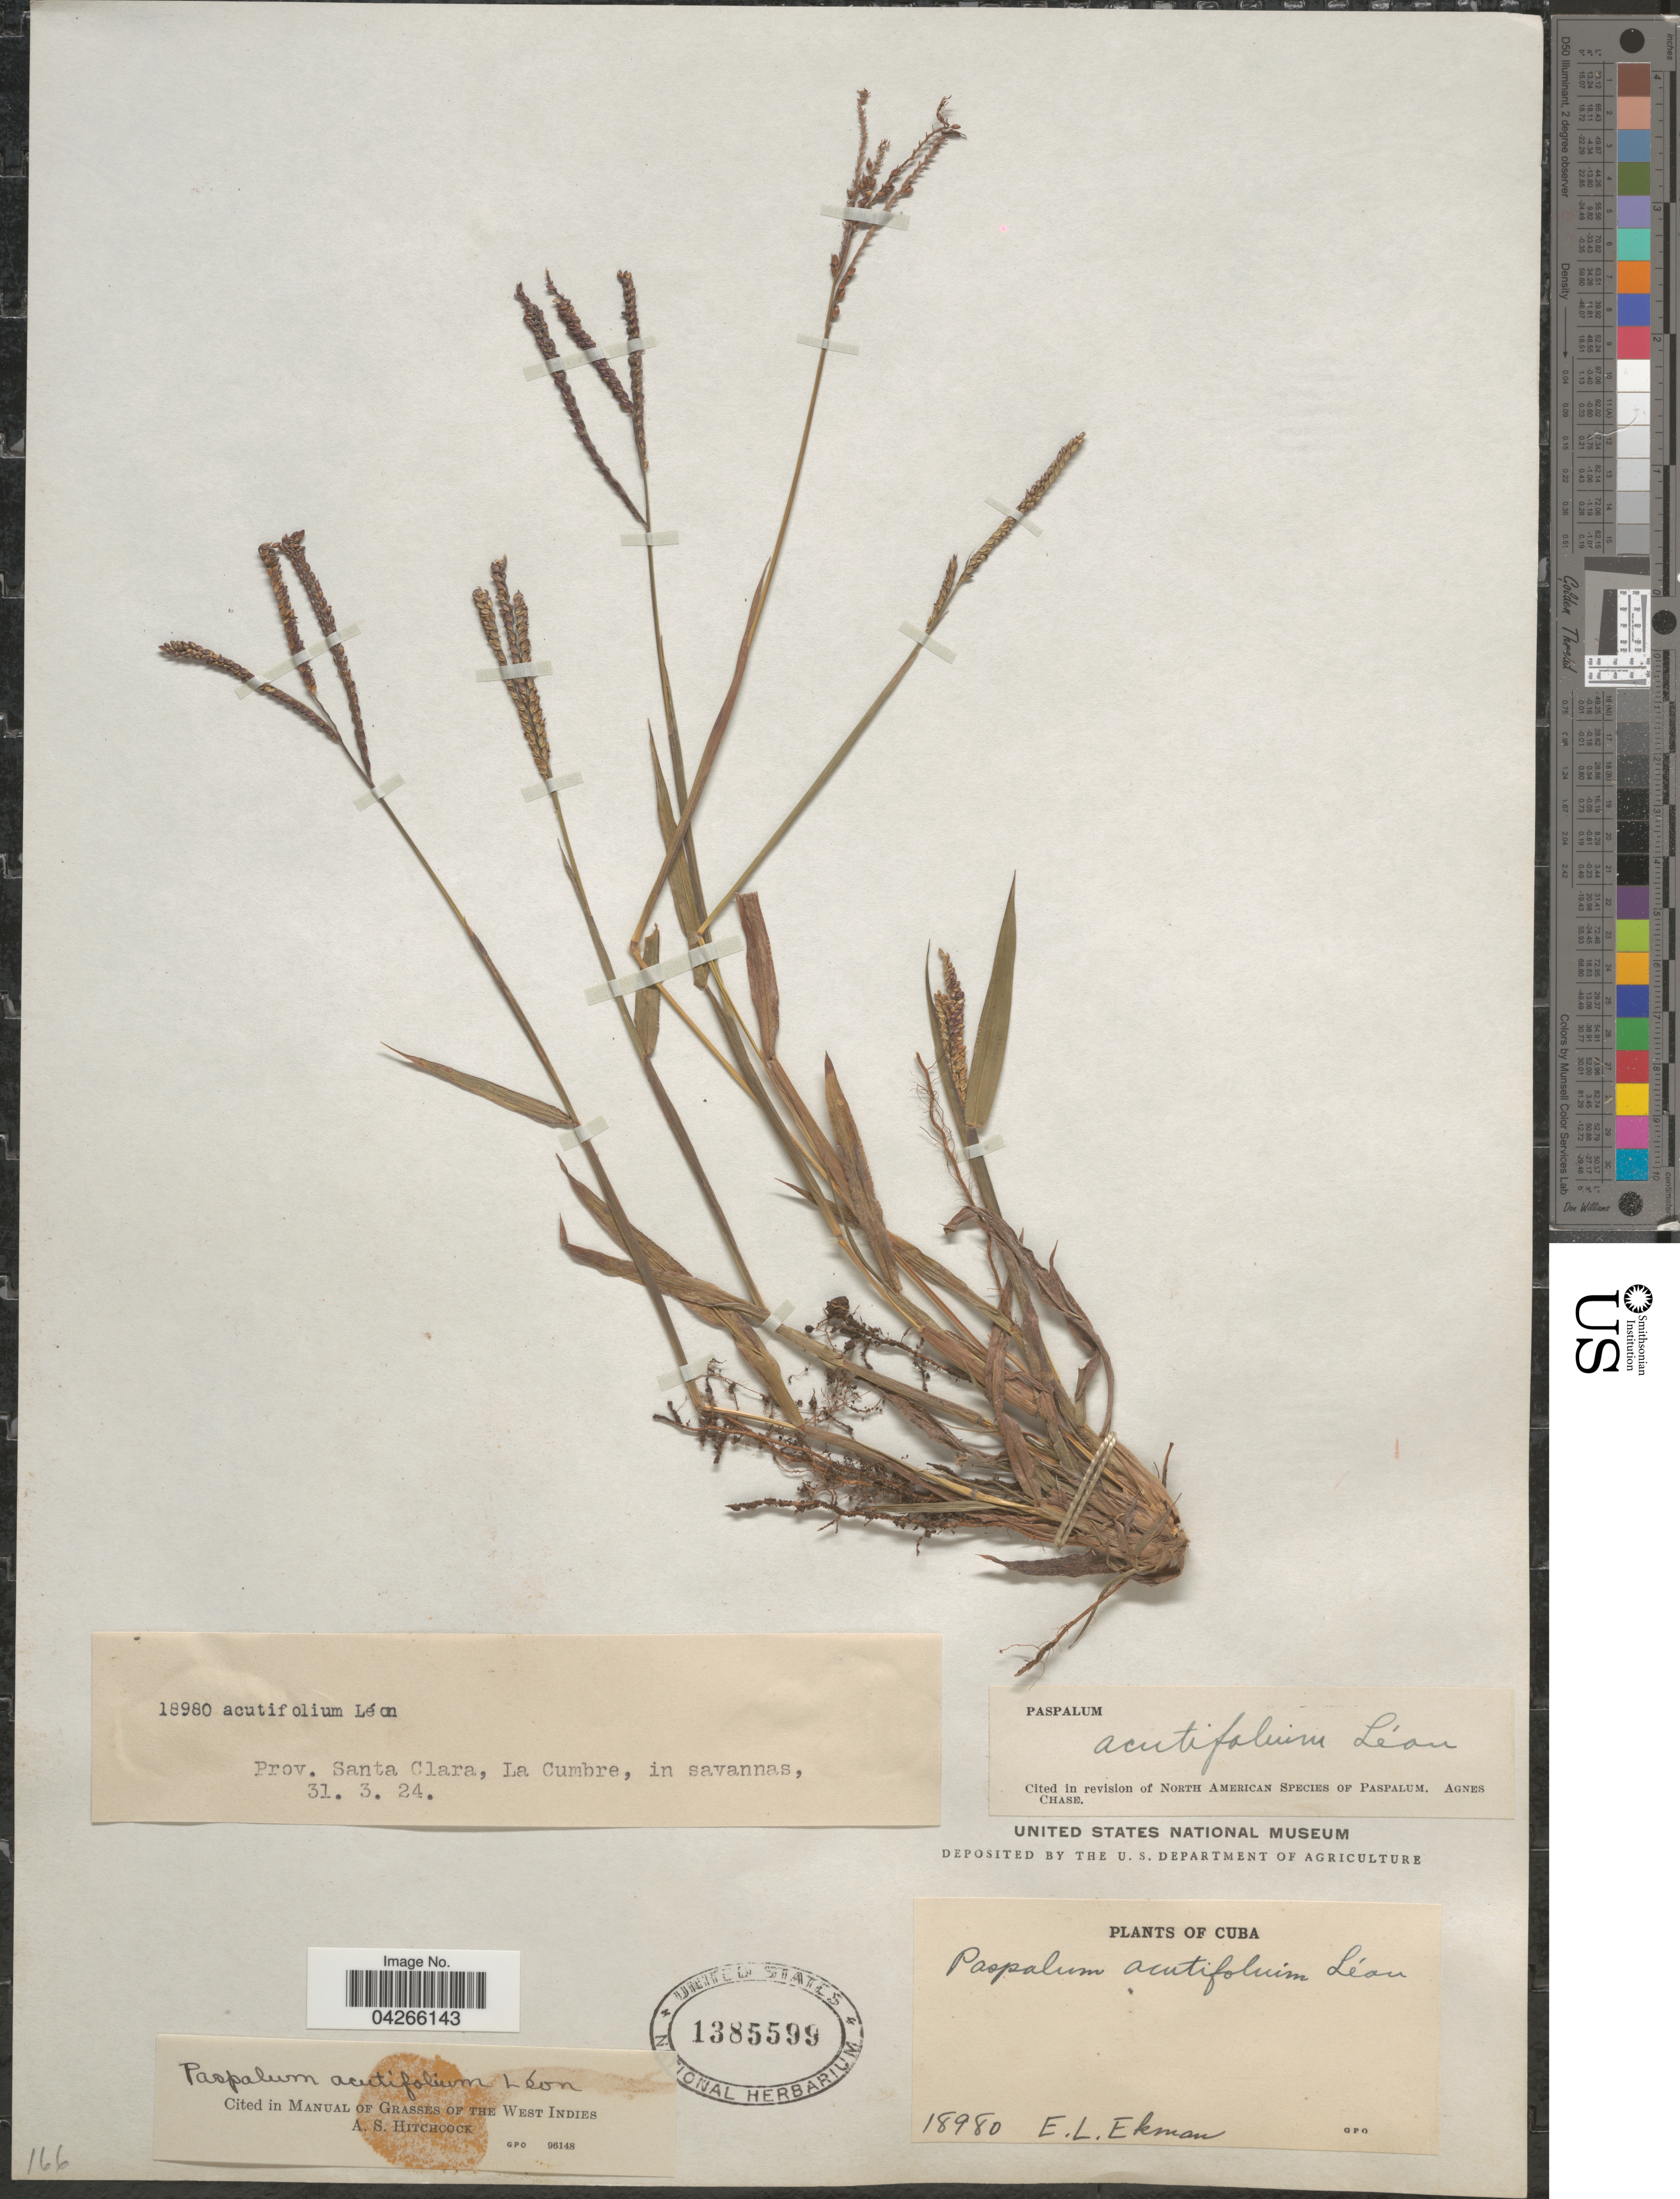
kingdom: Plantae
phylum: Tracheophyta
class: Liliopsida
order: Poales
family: Poaceae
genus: Paspalum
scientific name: Paspalum acutifolium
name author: León in Britton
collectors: E. L. Ekman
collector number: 18980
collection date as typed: Transcribed d/m/y: 31/3/24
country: Cuba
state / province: Las Villas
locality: Prov. Santa Clara, La Cumbre.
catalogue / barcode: US 1385599